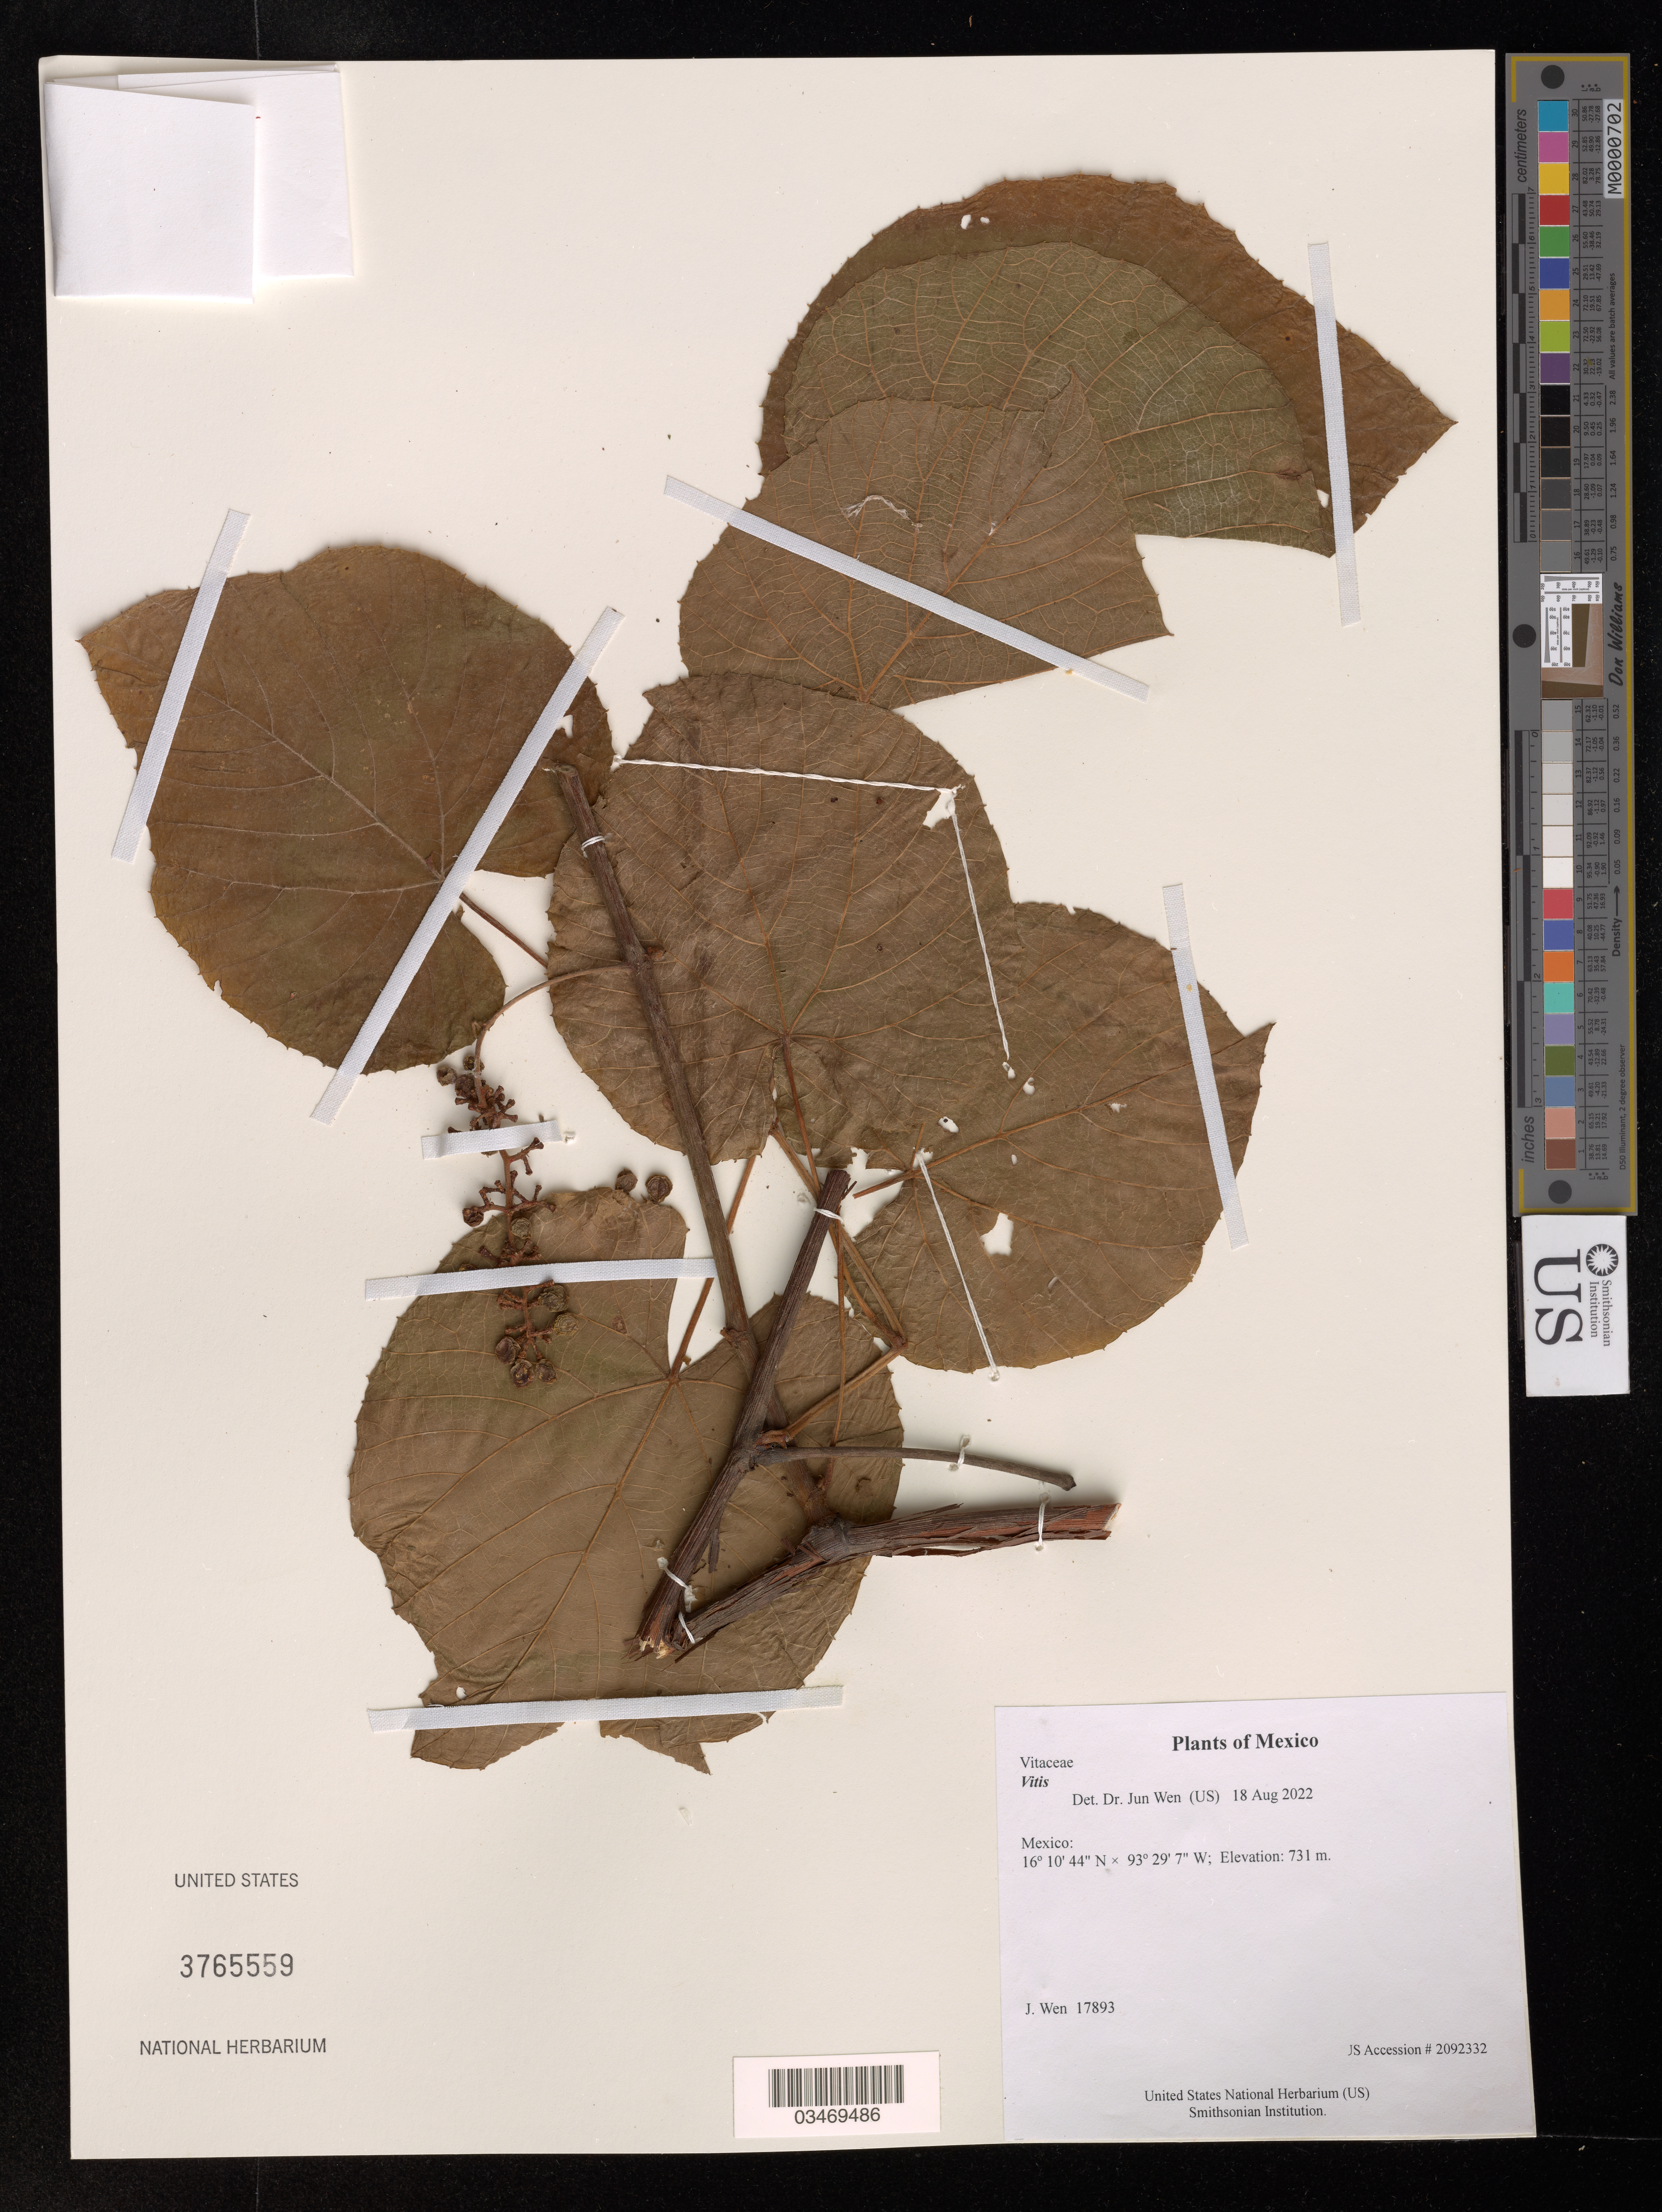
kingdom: Plantae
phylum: Tracheophyta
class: Magnoliopsida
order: Vitales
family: Vitaceae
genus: Vitis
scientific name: Vitis sp.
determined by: Wen, Jun, (BOT), Smithsonian Institution - National Museum of Natural History (UNITED STATES)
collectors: J. Wen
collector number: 17893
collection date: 2022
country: Mexico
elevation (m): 731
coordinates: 16 1044 N, 93 297 W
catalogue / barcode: US 3765559